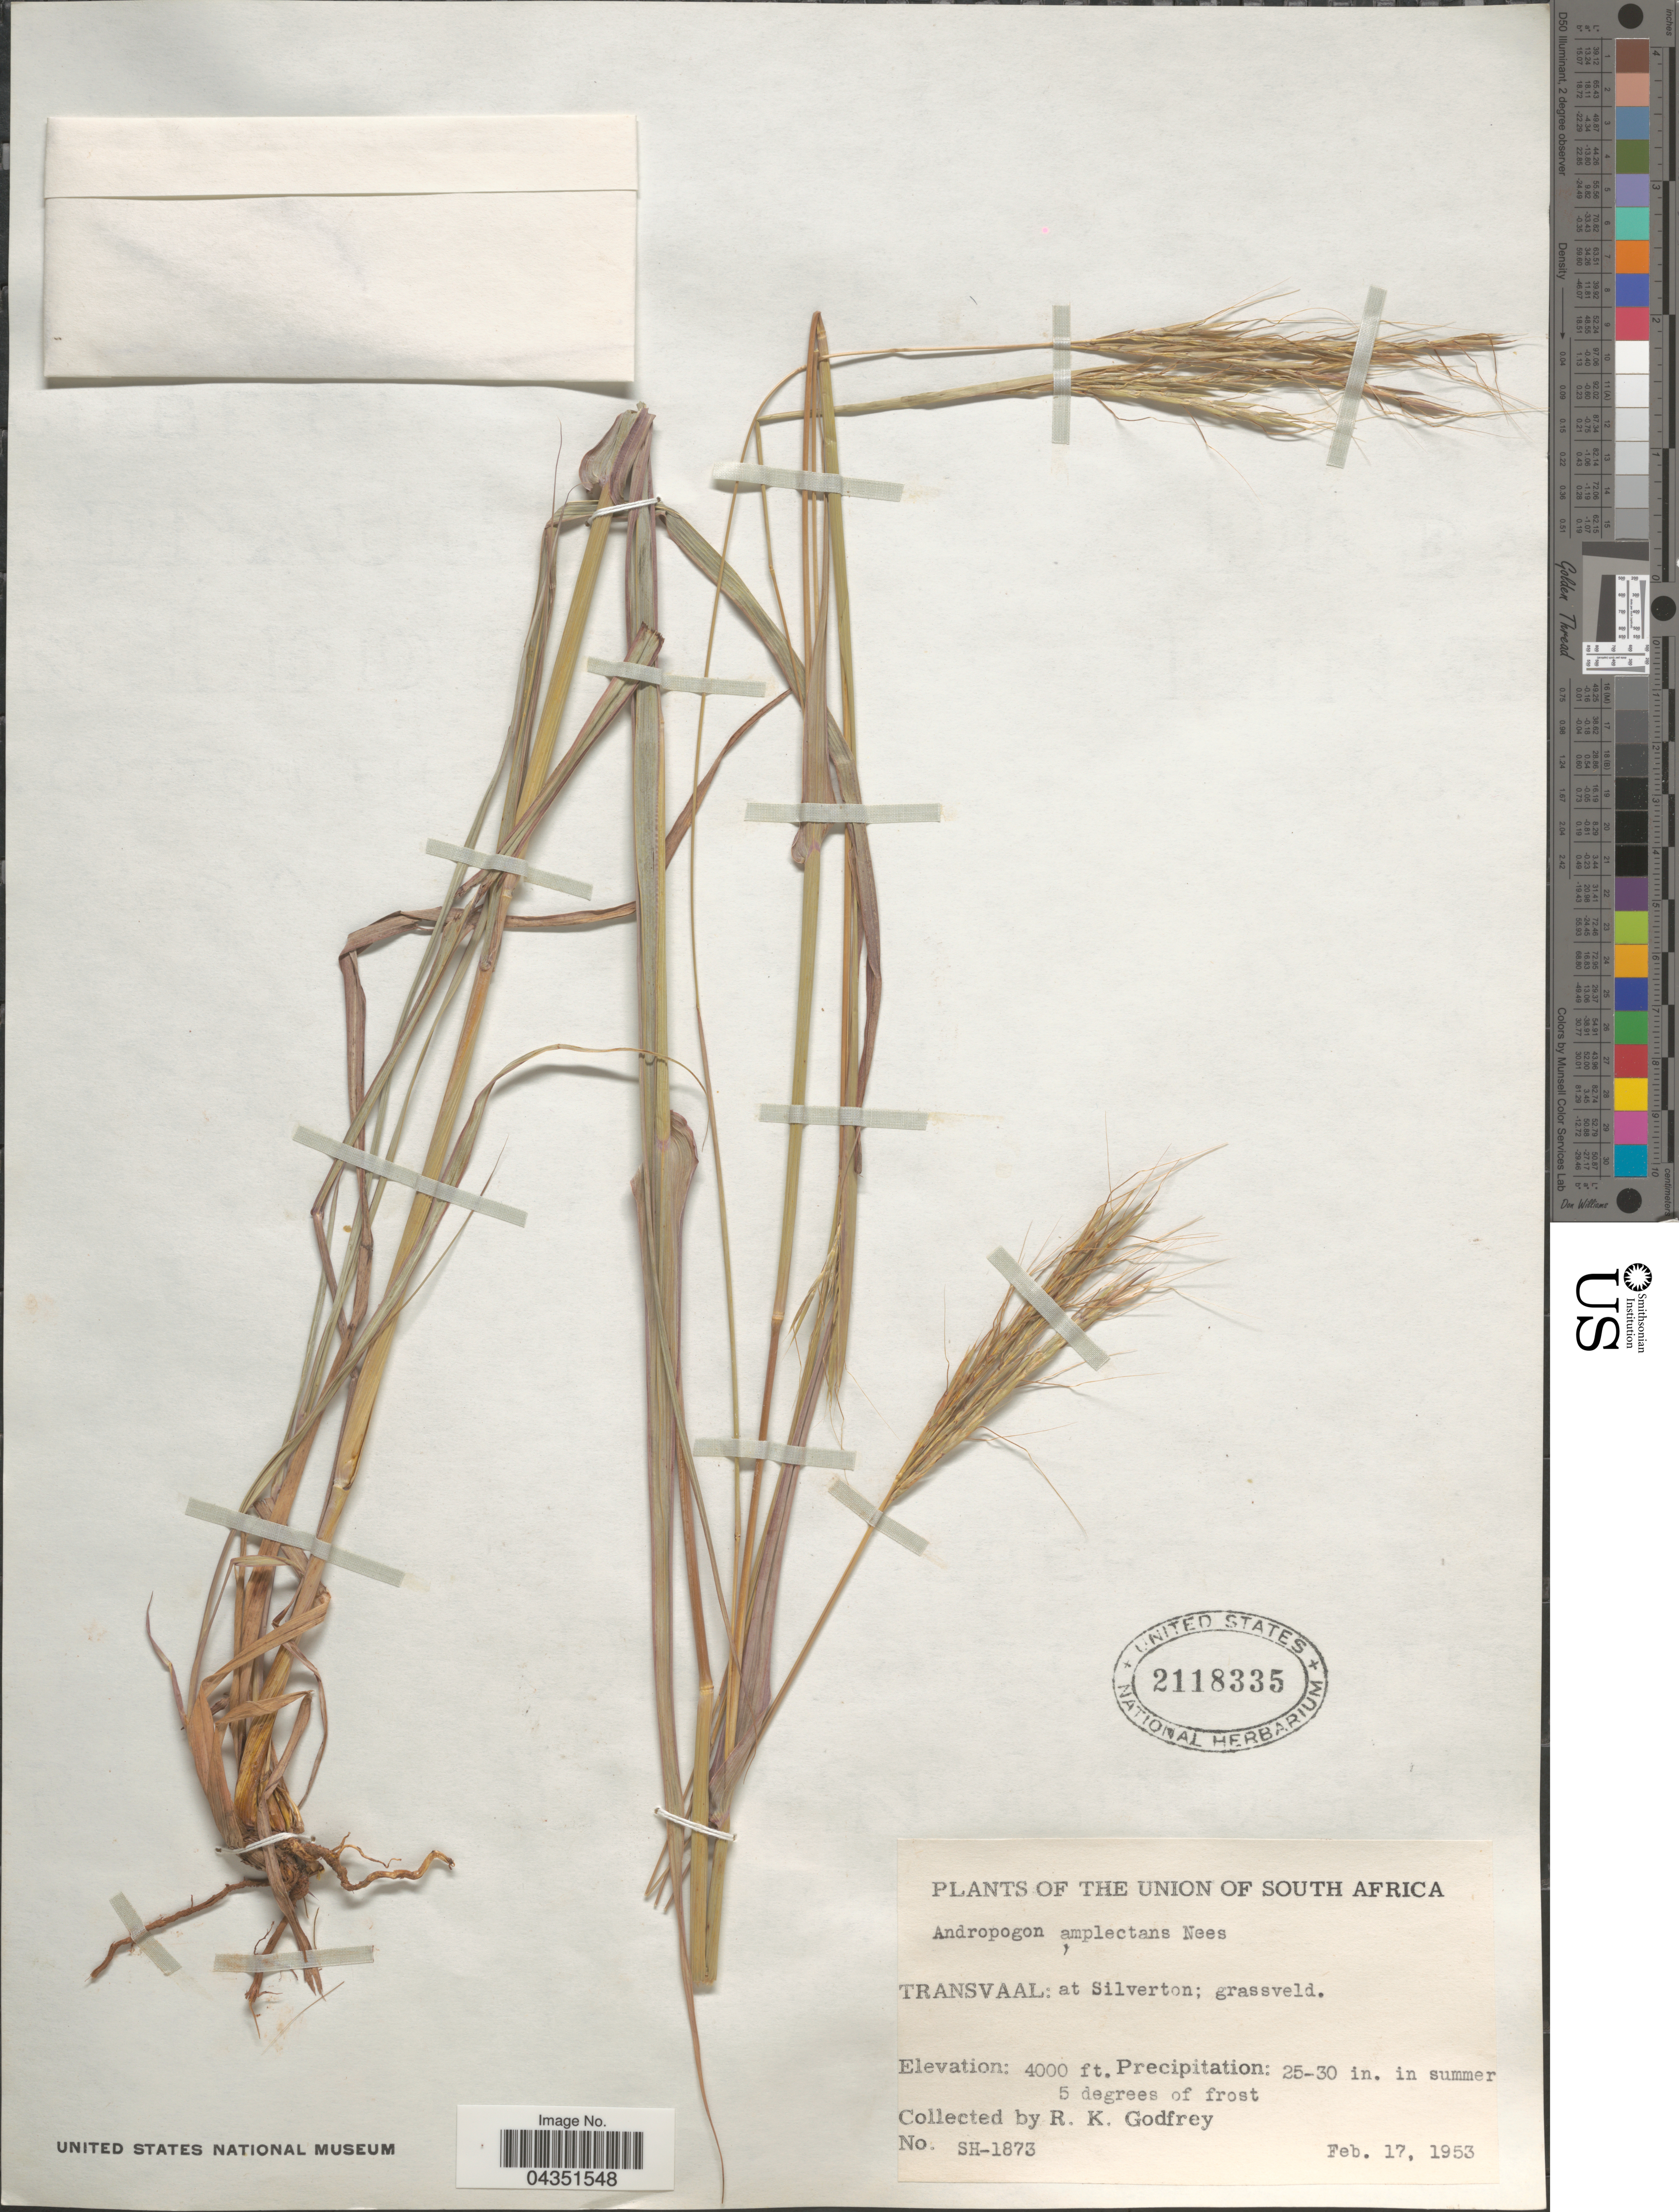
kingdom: Plantae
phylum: Tracheophyta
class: Liliopsida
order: Poales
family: Poaceae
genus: Diheteropogon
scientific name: Diheteropogon amplectens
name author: (Nees) Clayton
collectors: R. K. Godfrey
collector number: SH-1873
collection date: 1953-02-17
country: South Africa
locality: Union of South Africa. Transvaal: at Silverton; grassveld.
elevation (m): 1219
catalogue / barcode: US 2118335